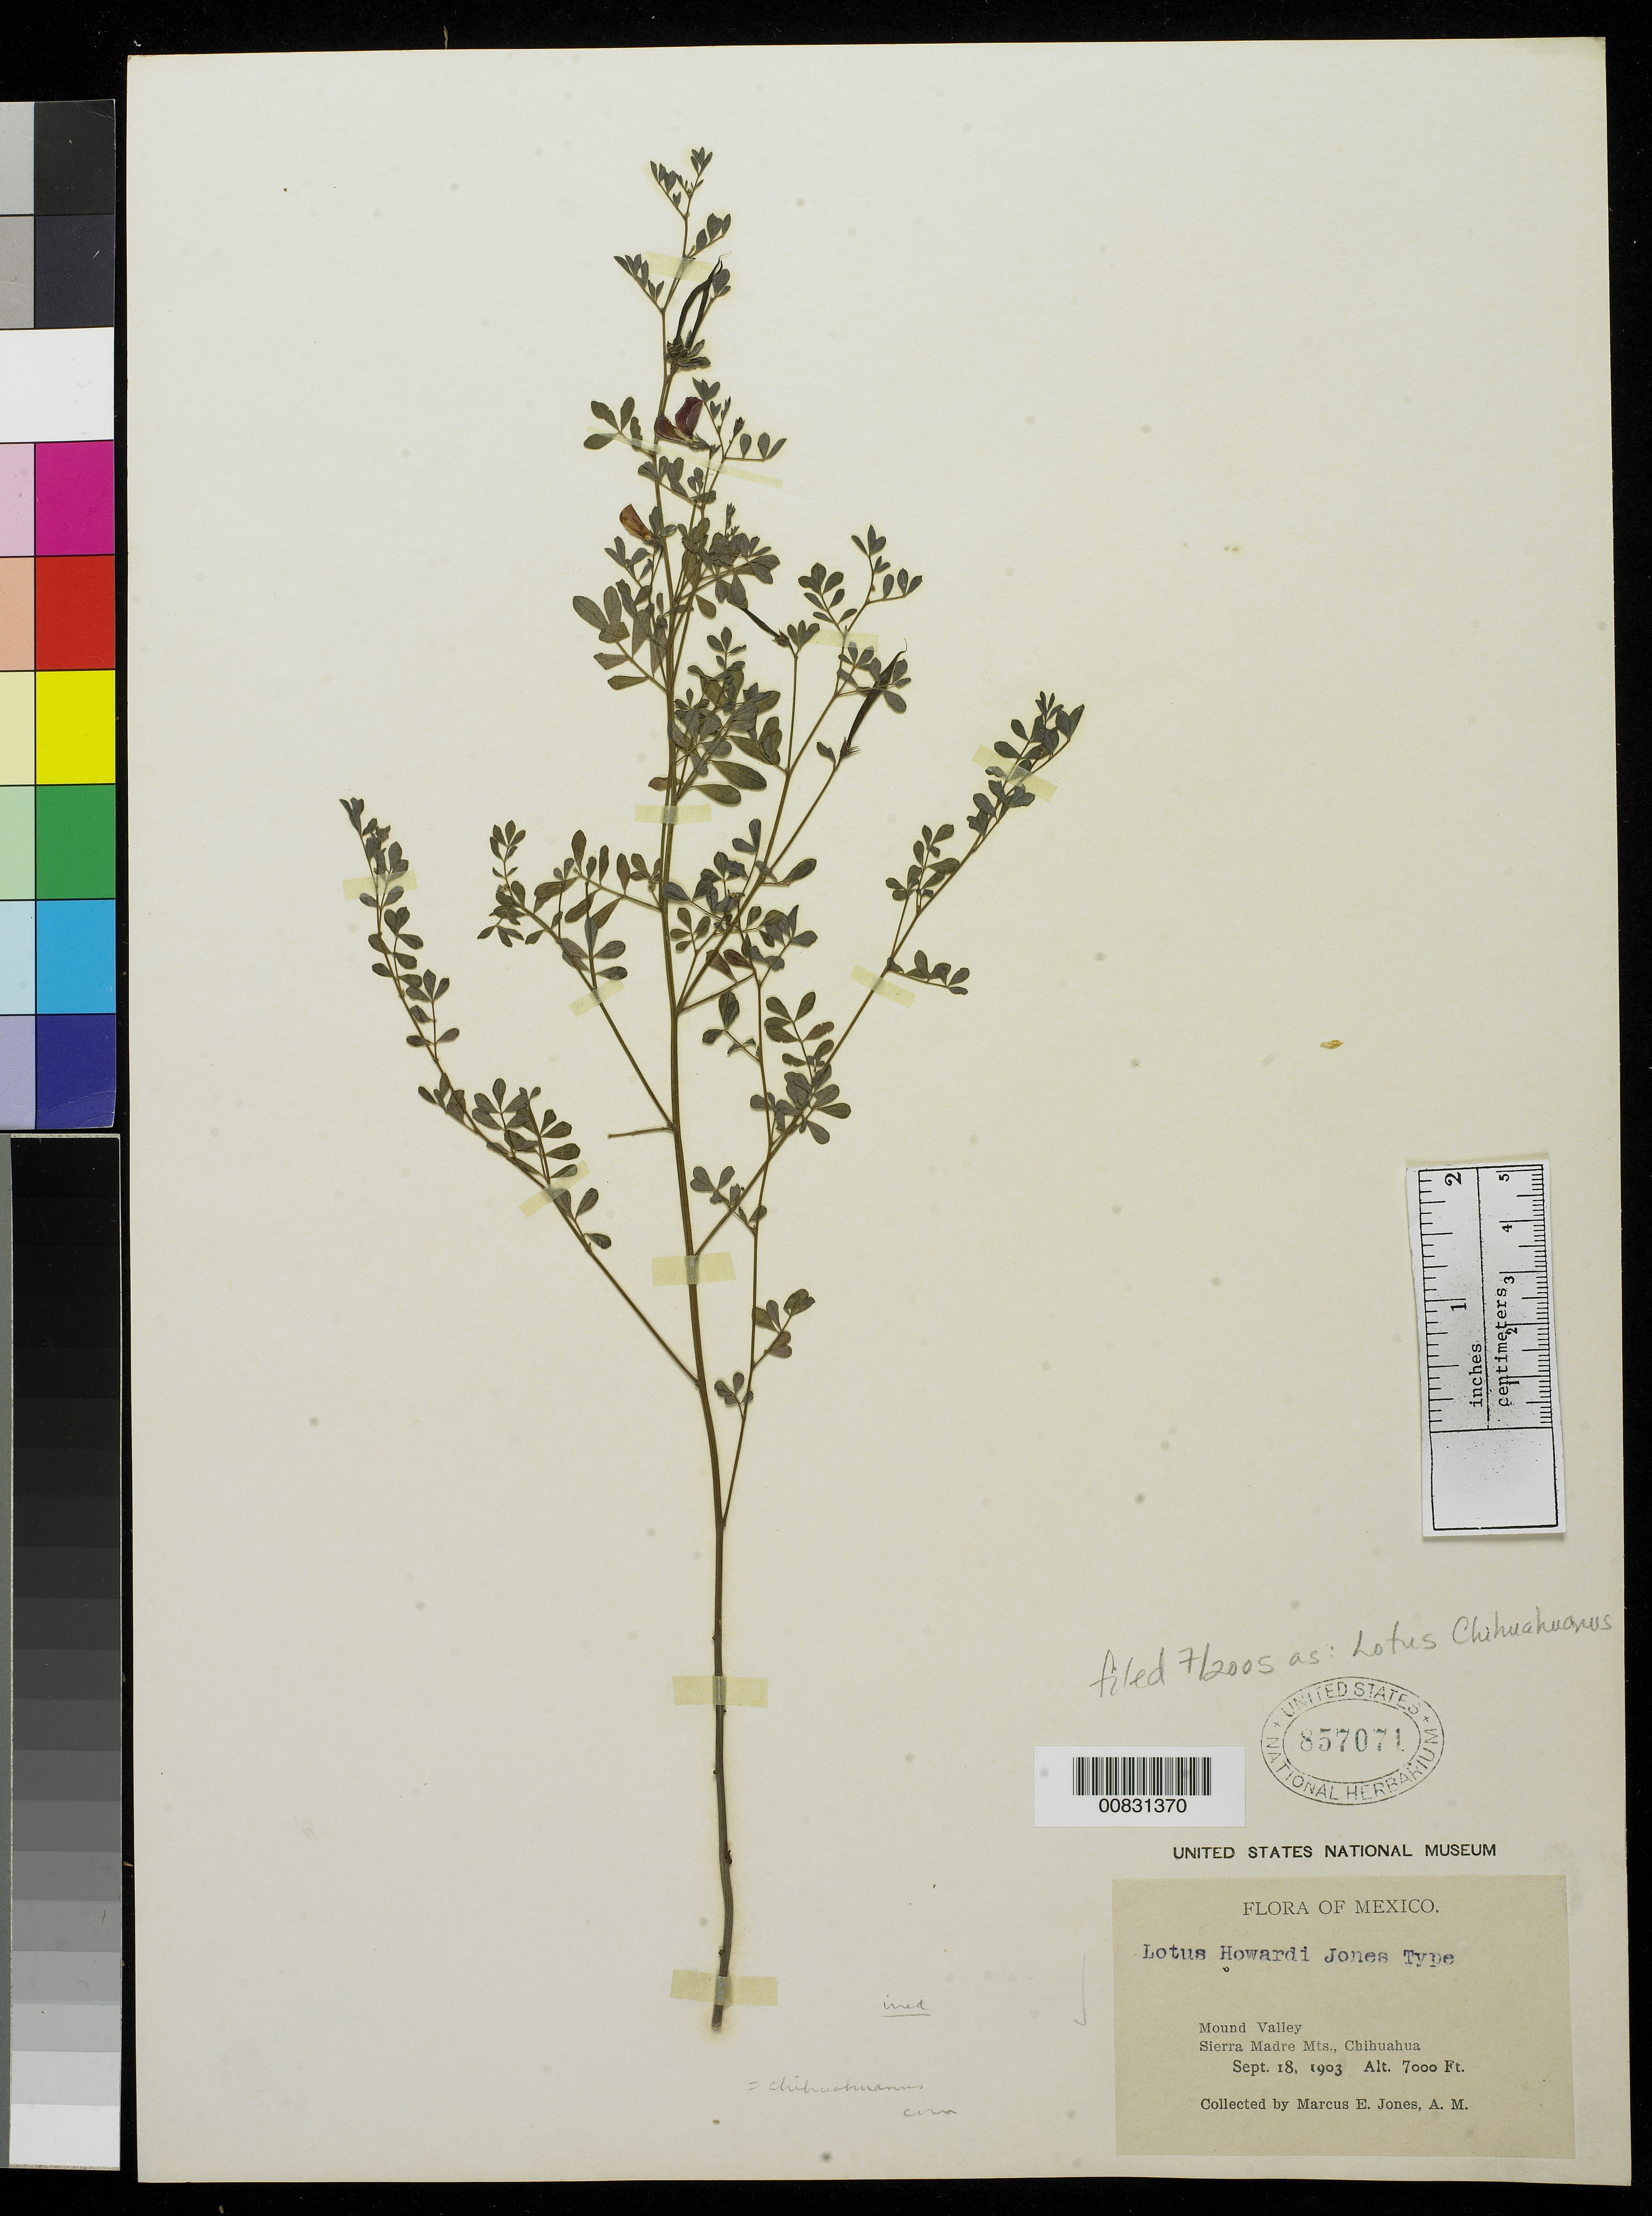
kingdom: Plantae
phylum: Tracheophyta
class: Magnoliopsida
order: Fabales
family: Fabaceae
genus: Lotus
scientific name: Lotus chihuahuanus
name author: (S. Watson) Greene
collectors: M. E. Jones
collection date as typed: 18 Sep 1903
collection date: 1903-09-18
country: Mexico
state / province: Chihuahua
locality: Mound Valley, Sierra Madre Mts.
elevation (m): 2134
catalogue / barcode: US 857071